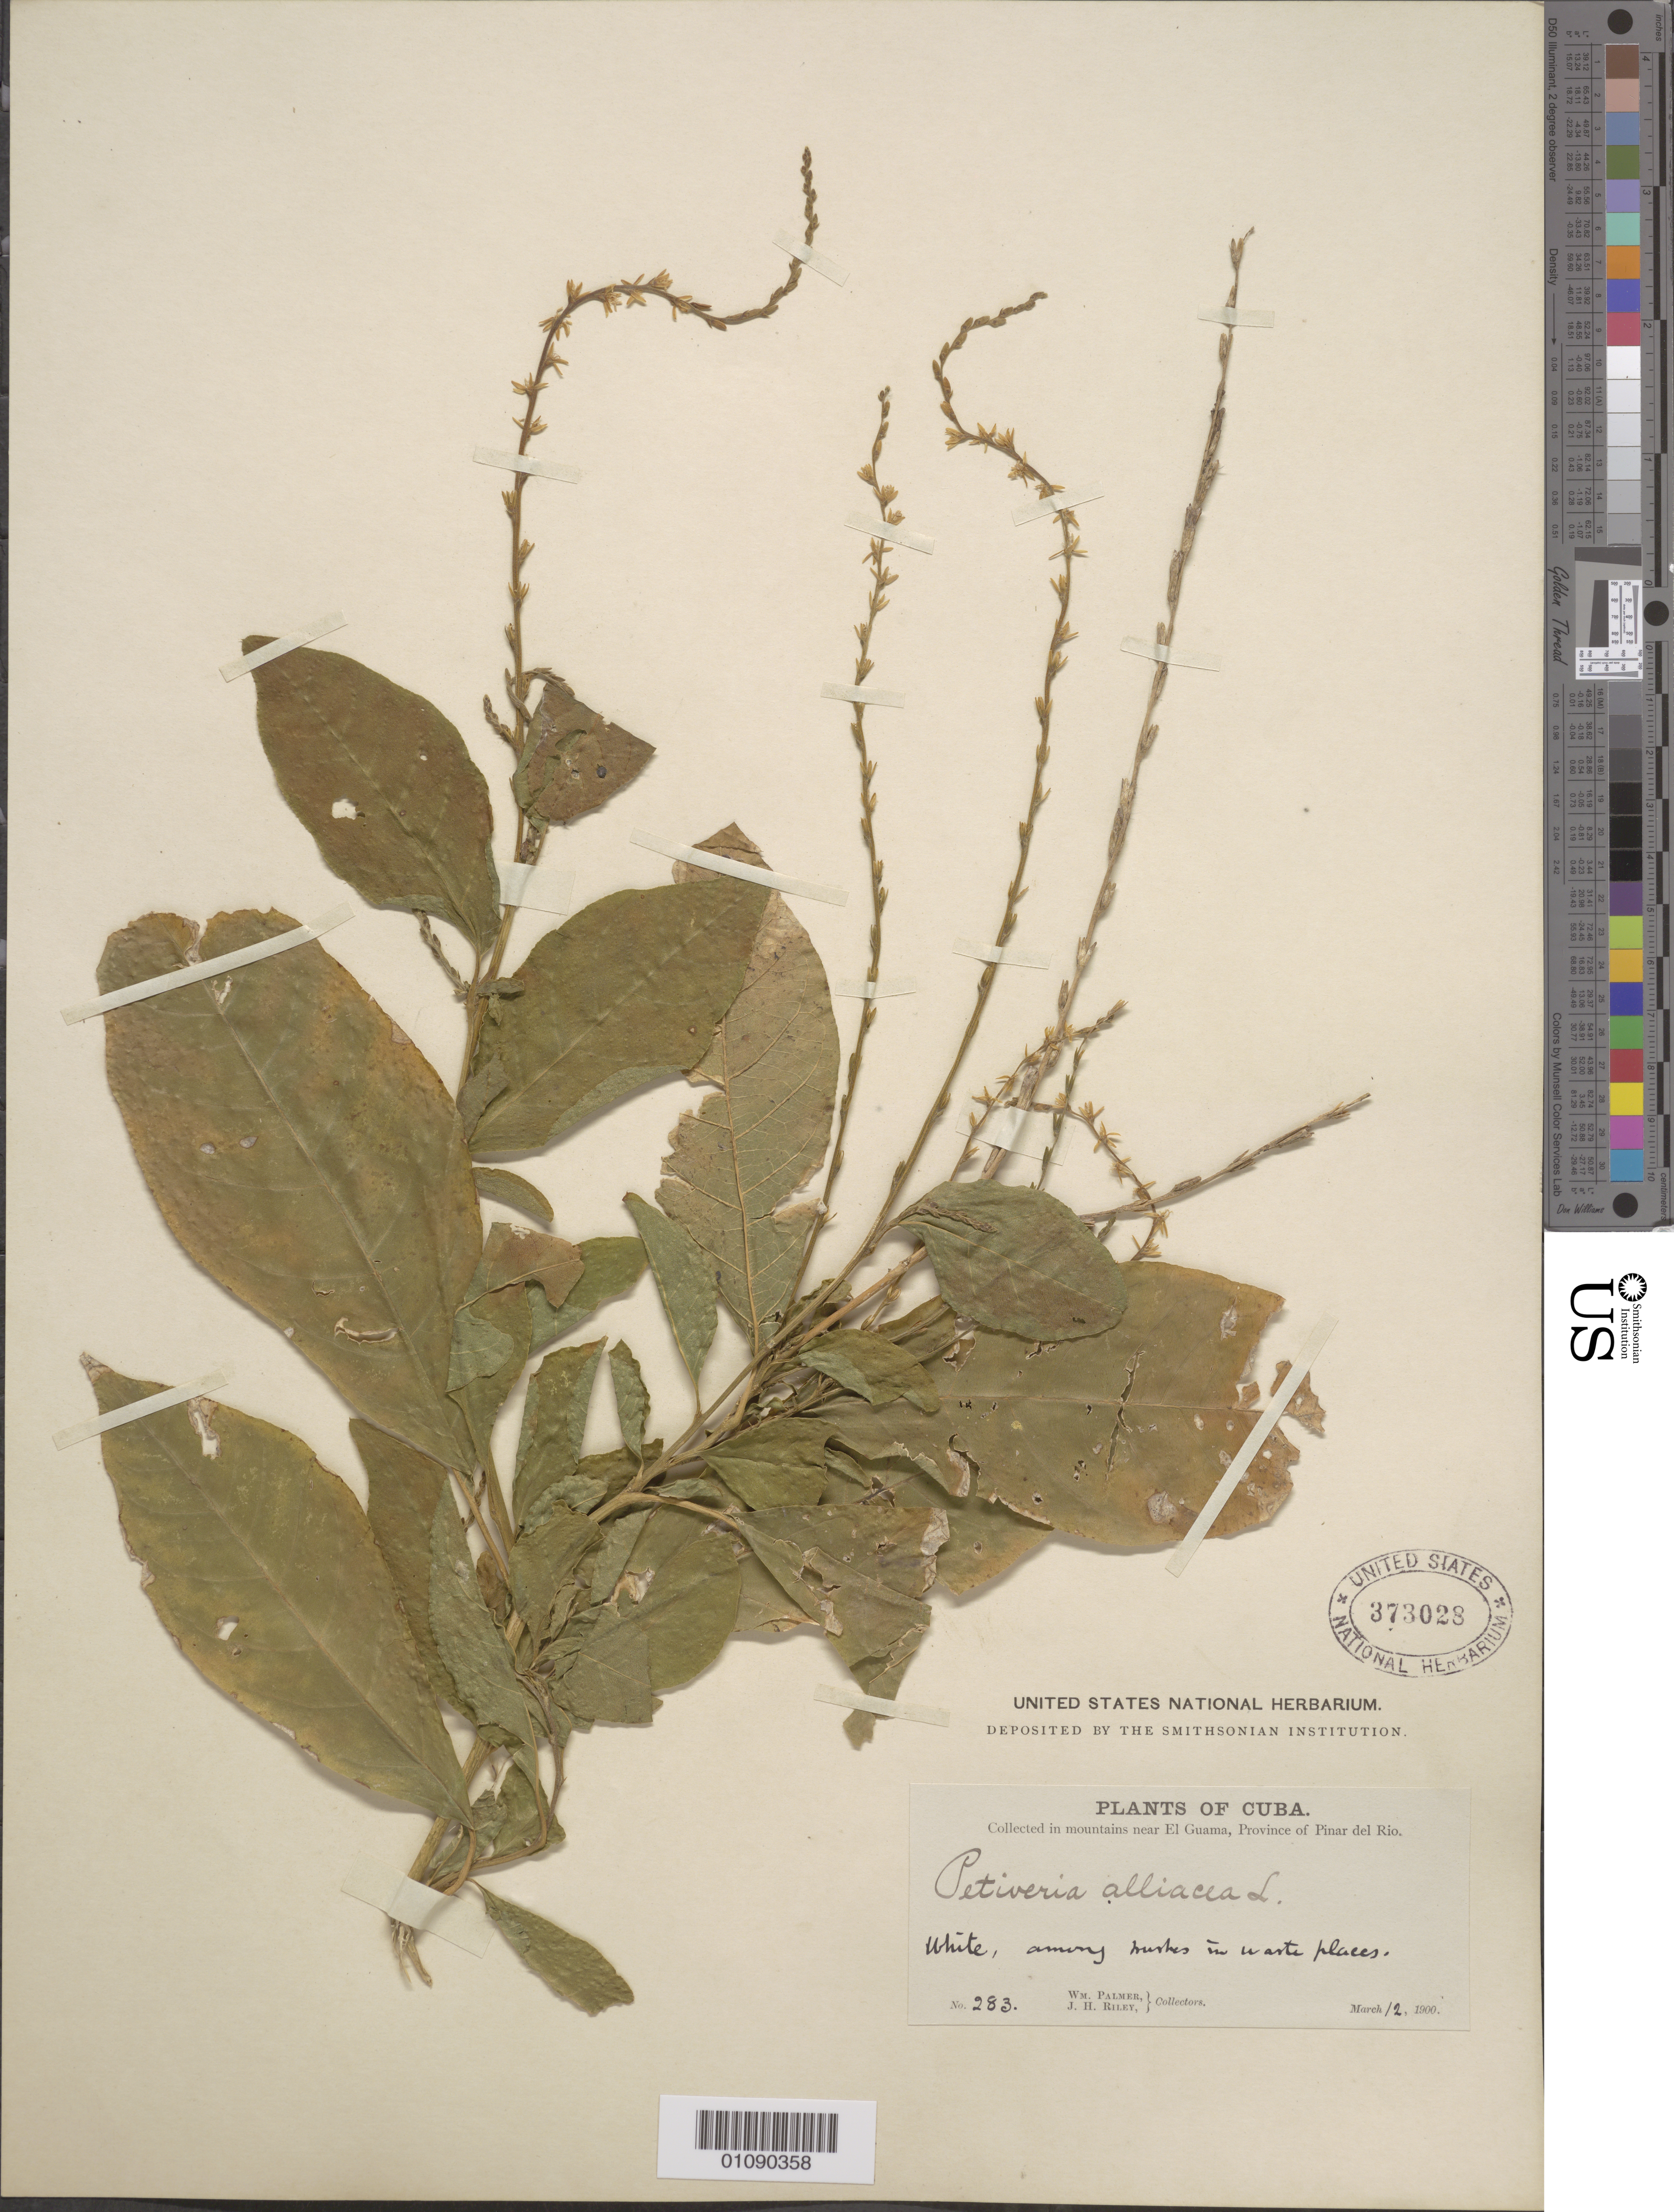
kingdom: Plantae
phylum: Tracheophyta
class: Magnoliopsida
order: Caryophyllales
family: Phytolaccaceae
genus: Petiveria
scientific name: Petiveria alliacea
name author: L.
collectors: W. Palmer & J. H. Riley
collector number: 283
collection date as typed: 12 Mar 1900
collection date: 1900-03-12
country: Cuba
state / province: Pinar del Rio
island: Cuba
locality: Near El Guama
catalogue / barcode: US 373028